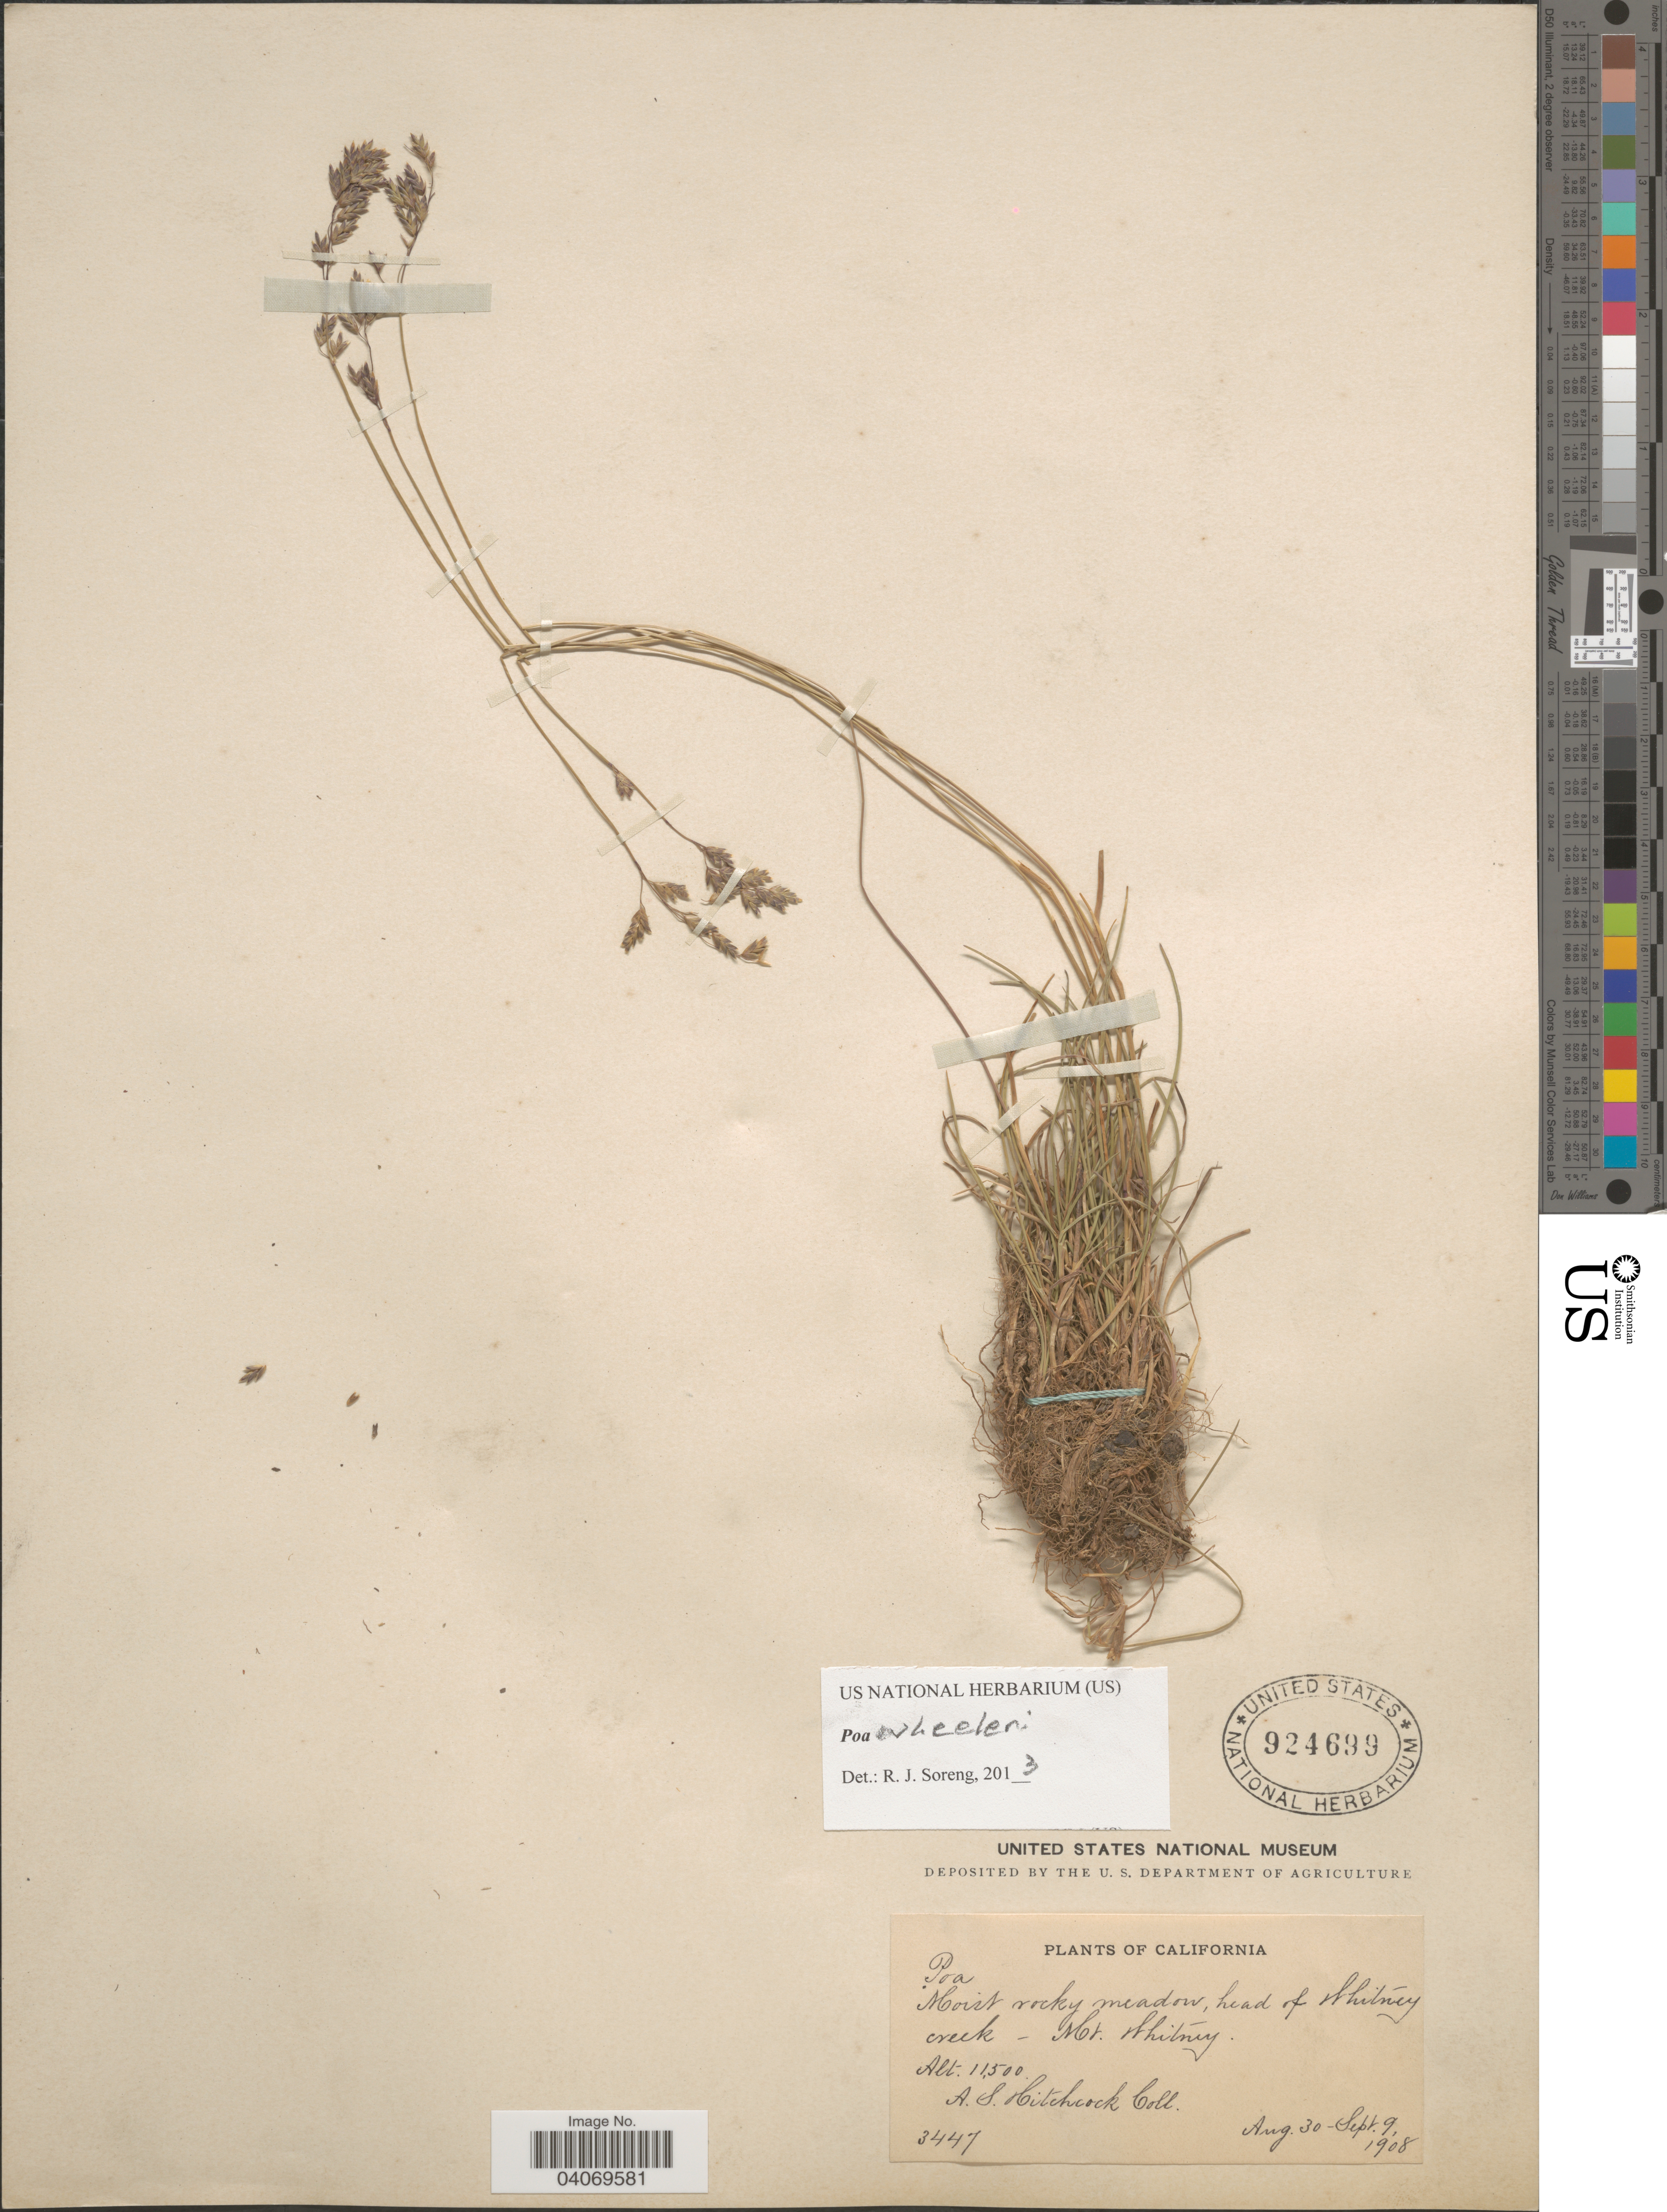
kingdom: Plantae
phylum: Tracheophyta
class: Liliopsida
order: Poales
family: Poaceae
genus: Poa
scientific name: Poa sp.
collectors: A. S. Hitchcock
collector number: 3447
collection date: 1908-08-30/1908-09-09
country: United States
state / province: California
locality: Moist rocky meadow, head of Whitney creek - Mt. Whitney.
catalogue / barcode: US 924699